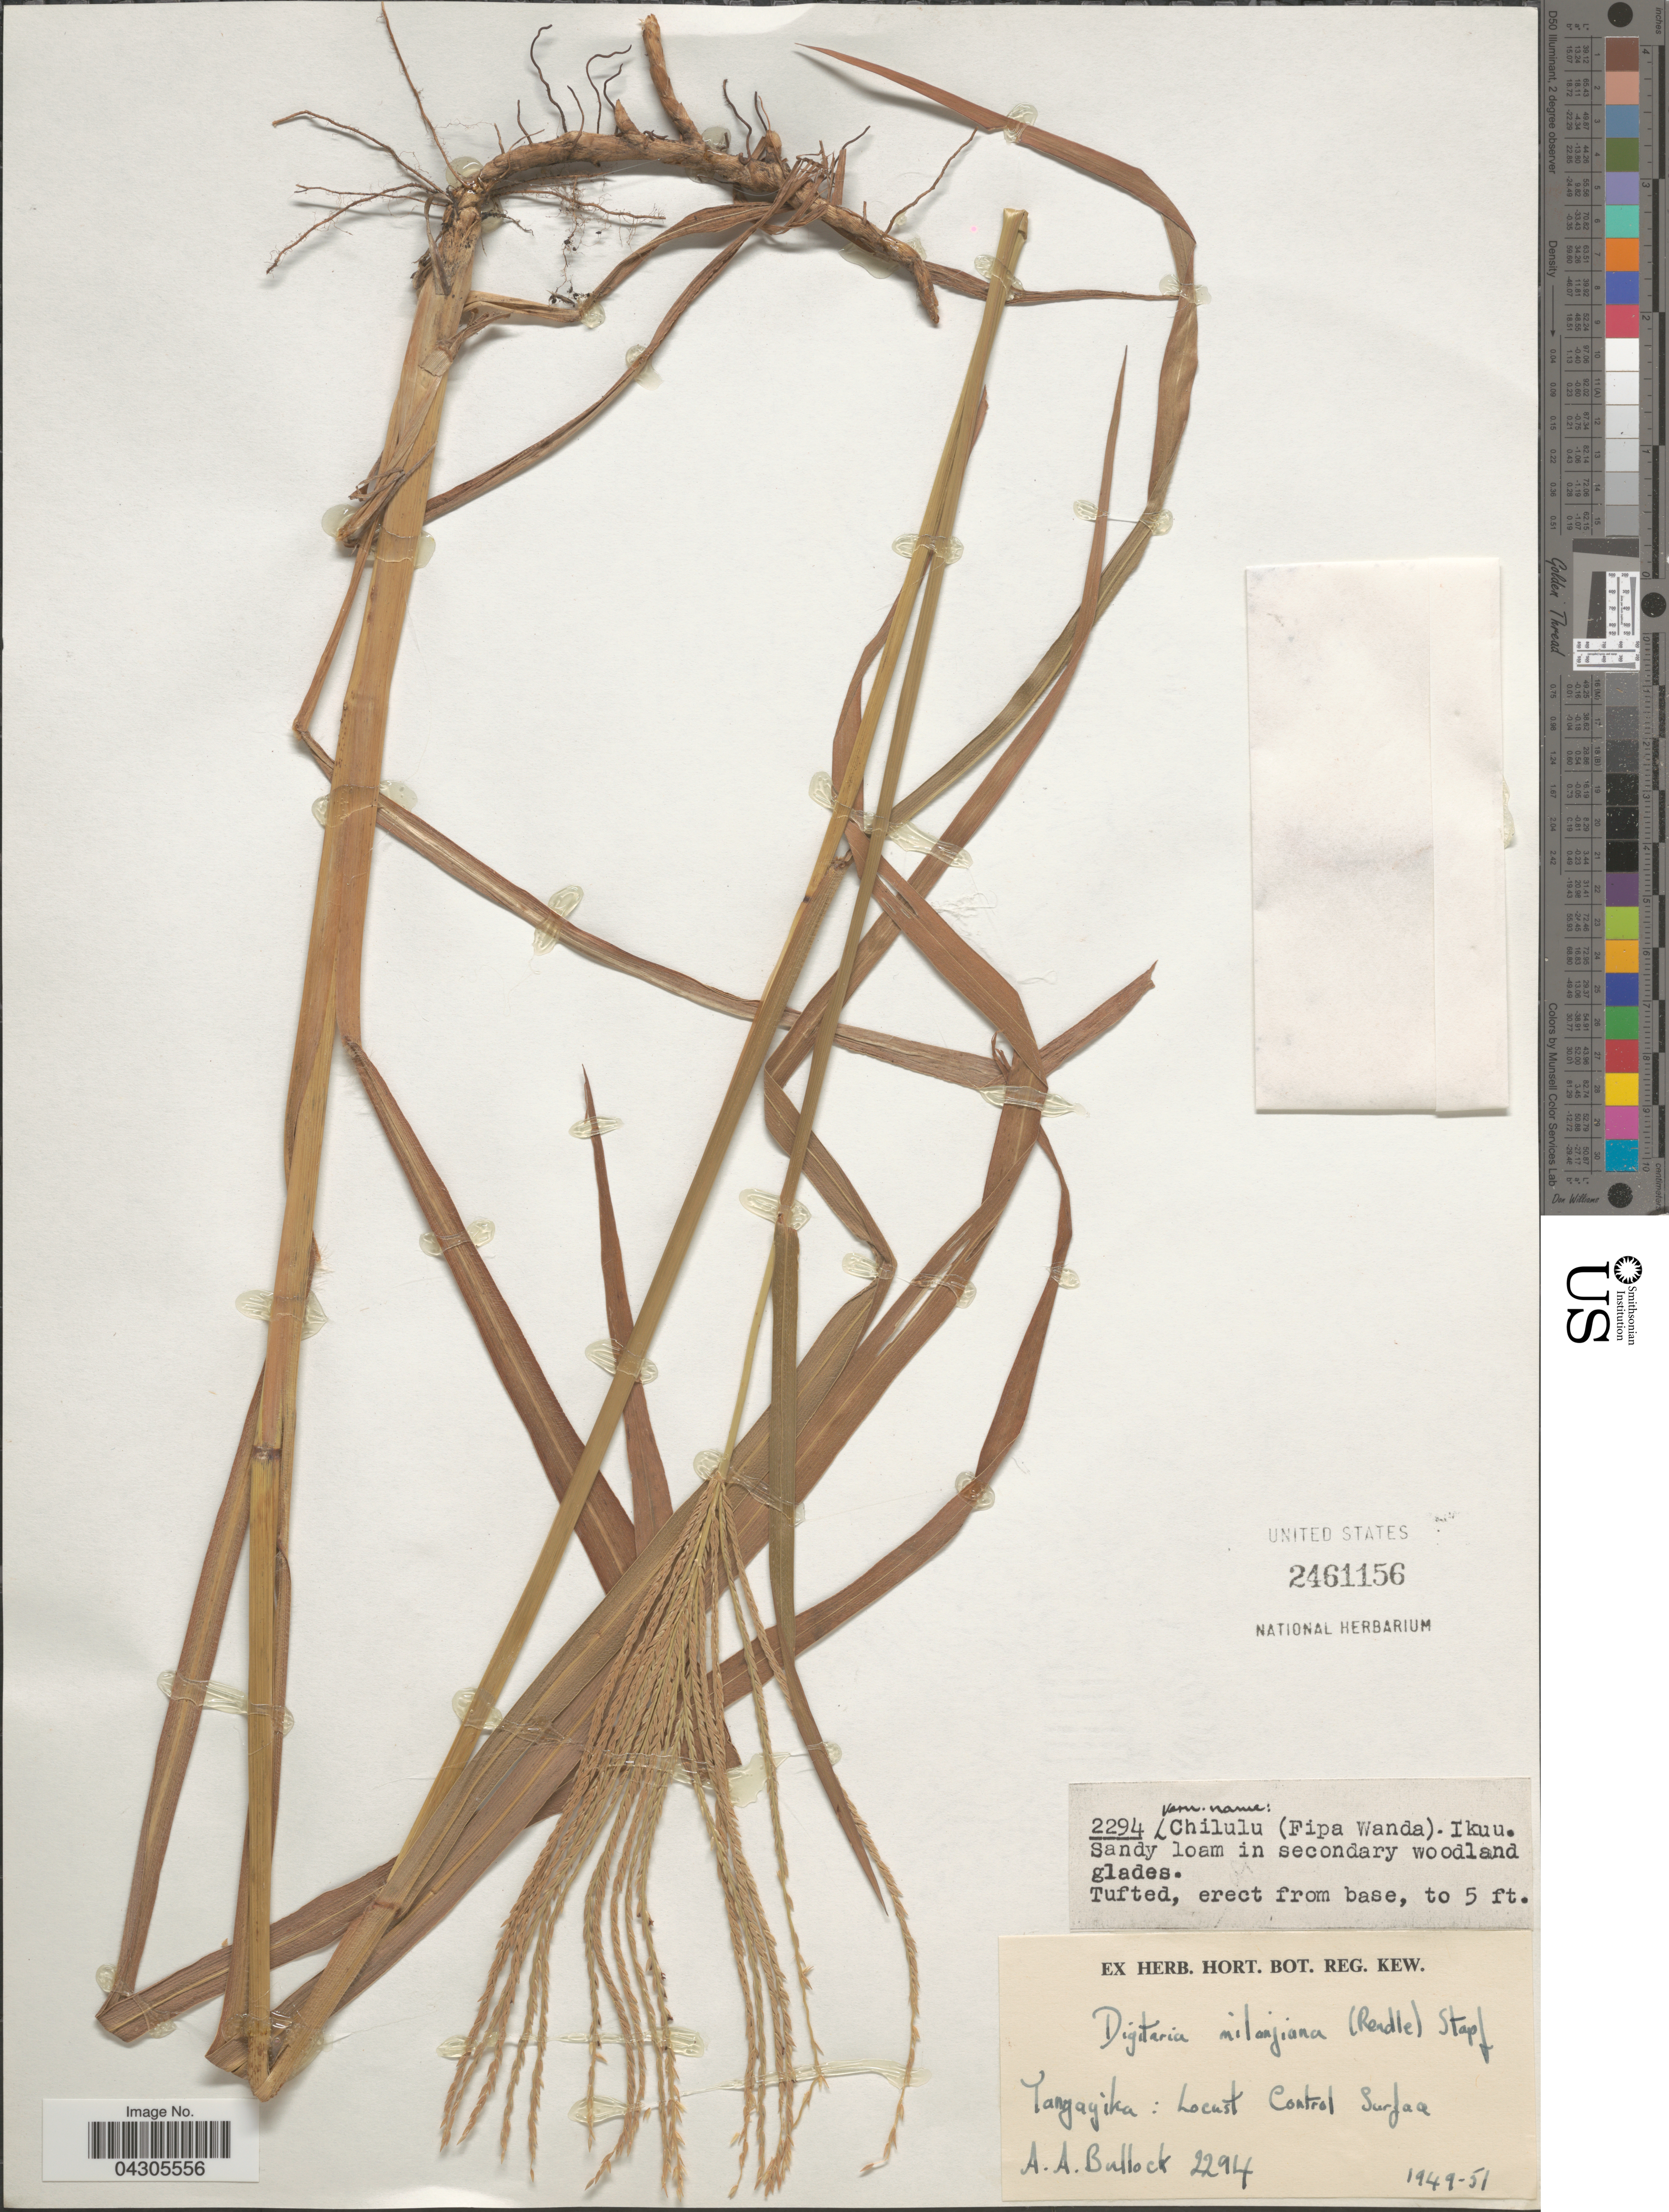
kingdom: Plantae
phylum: Tracheophyta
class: Liliopsida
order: Poales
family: Poaceae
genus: Digitaria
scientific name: Digitaria milanjiana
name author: (Rendle) Stapf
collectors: A. Bullock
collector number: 2294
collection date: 1949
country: Tanzania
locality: Tanganyika: Locust Control Surfaa.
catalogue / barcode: US 2461156